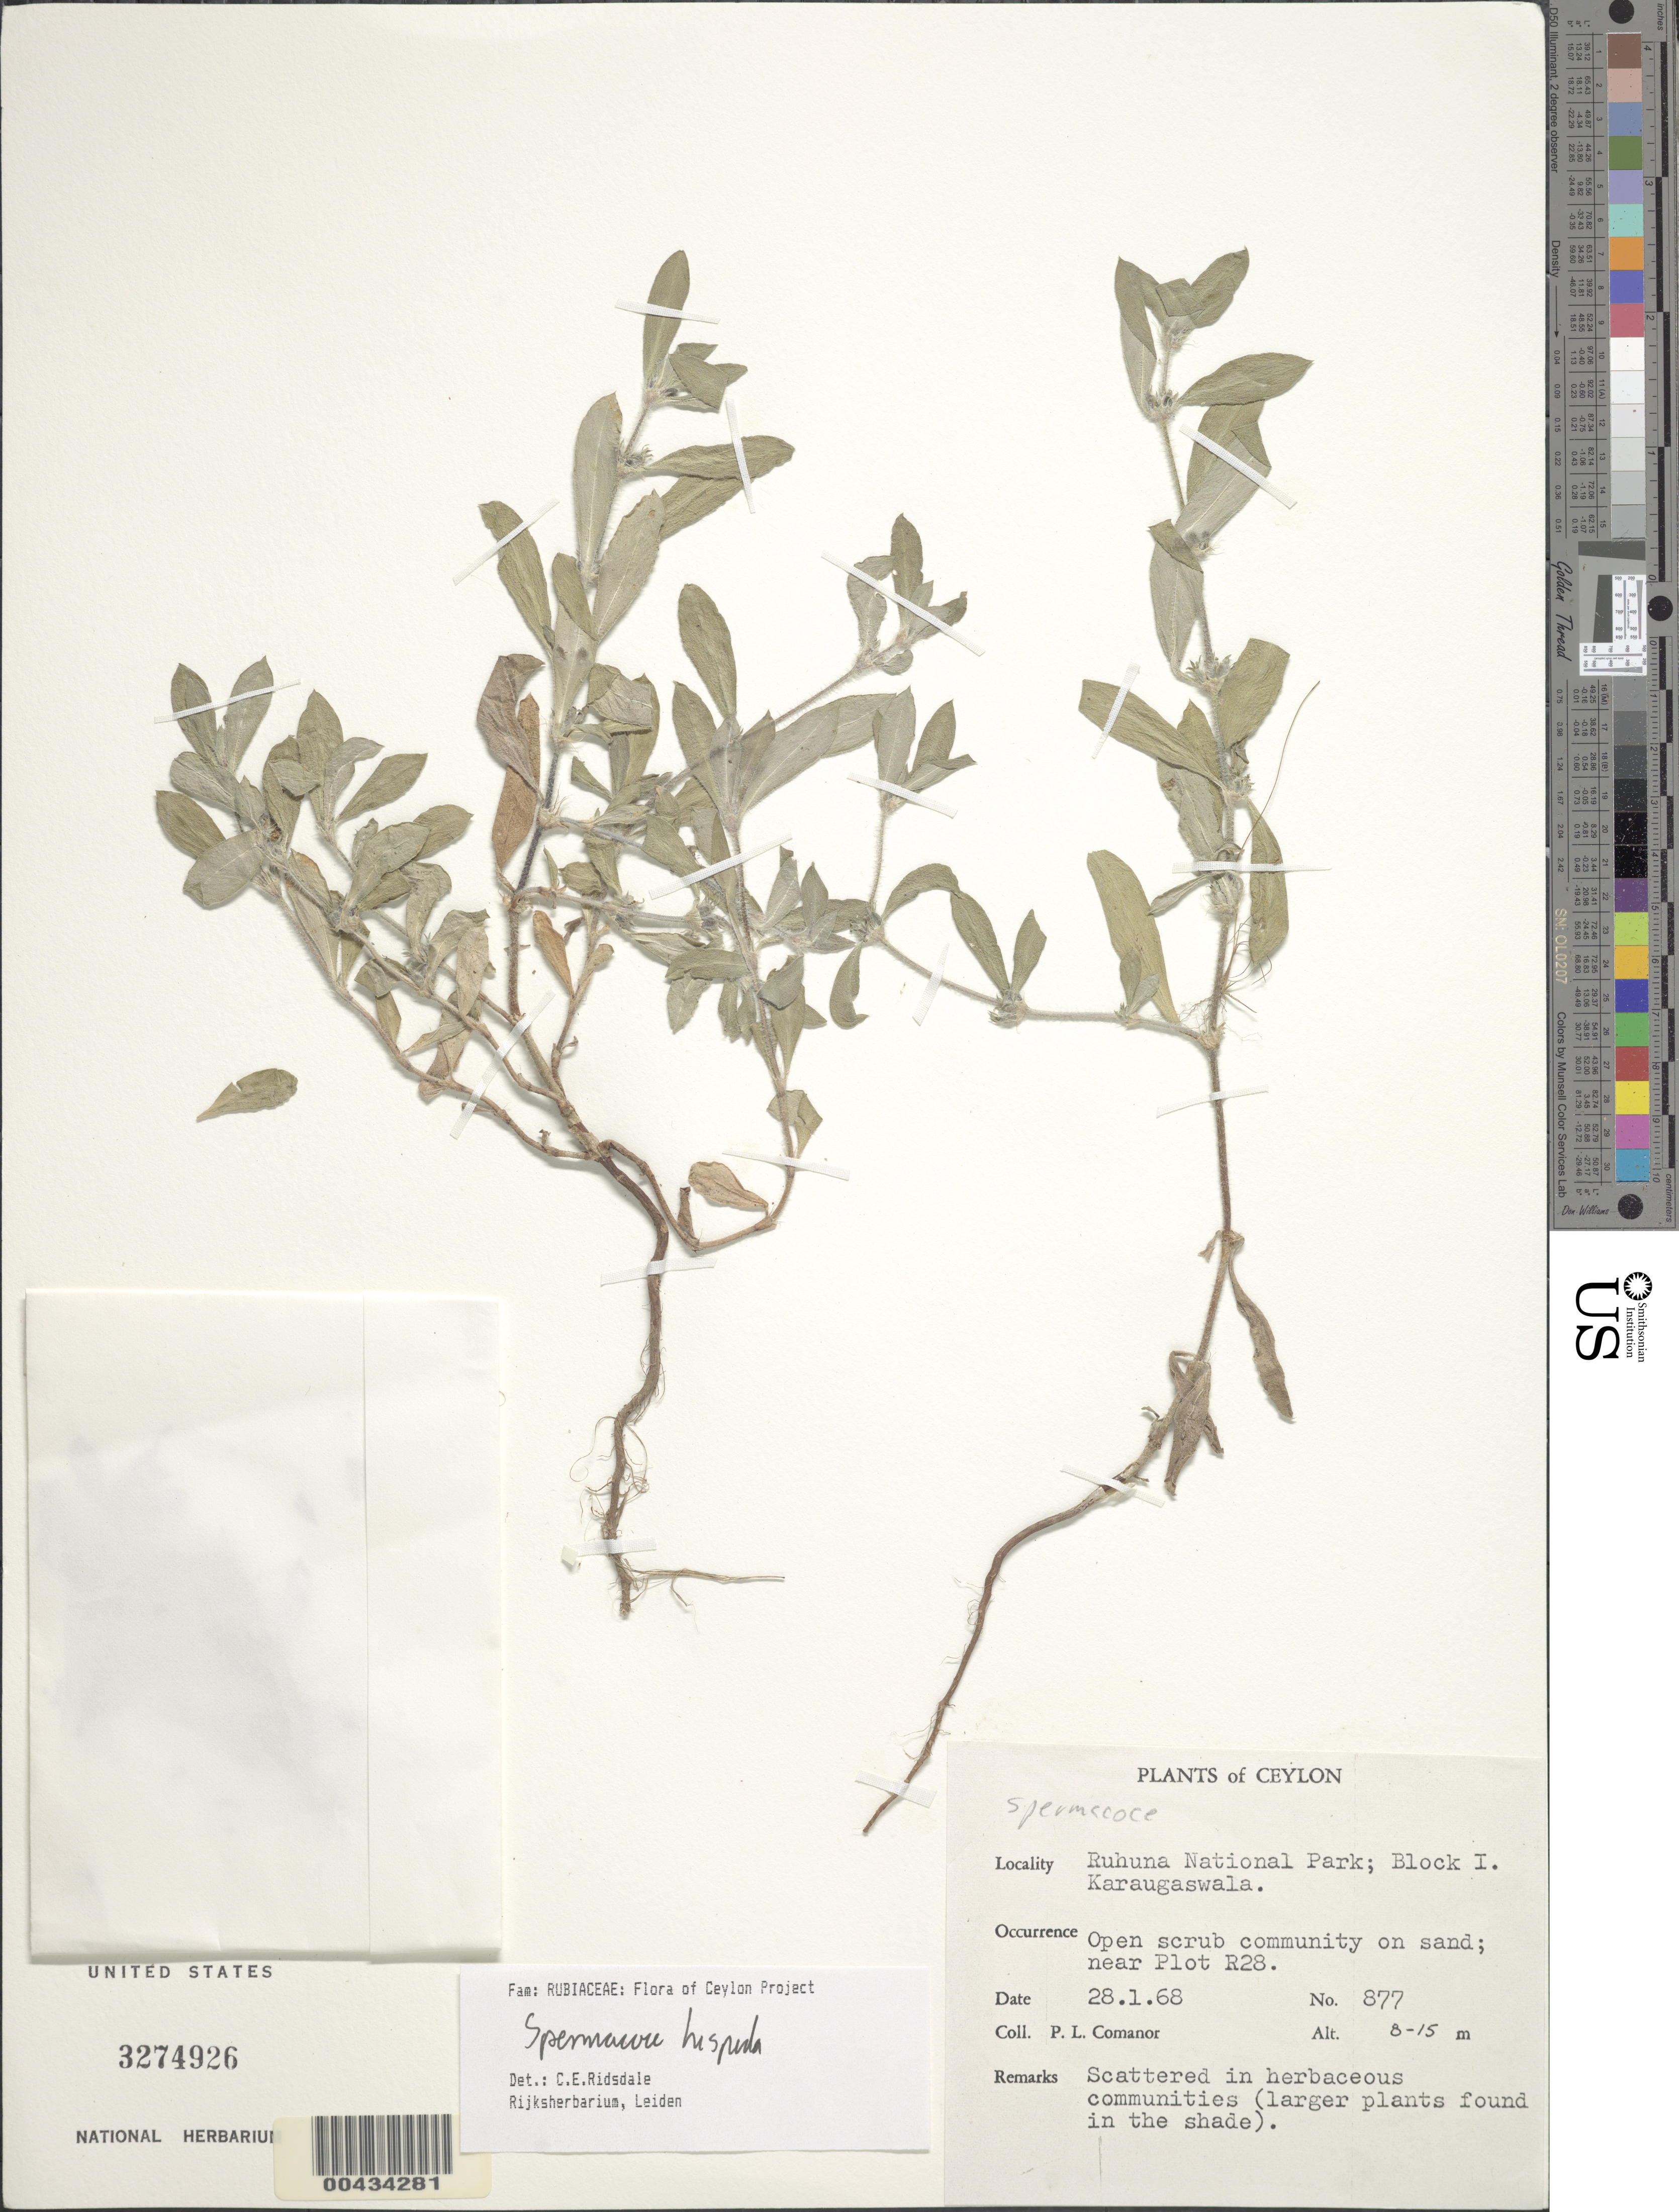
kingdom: Plantae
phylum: Tracheophyta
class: Magnoliopsida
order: Gentianales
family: Rubiaceae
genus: Spermacoce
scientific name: Spermacoce hispida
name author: L.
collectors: P. Comanor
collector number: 877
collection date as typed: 28 Jan 1968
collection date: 1968-01-28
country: Sri Lanka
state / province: Southern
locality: Ruhuna Natl Park, Block I, Karaugaswala, near plot R28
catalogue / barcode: US 3274926